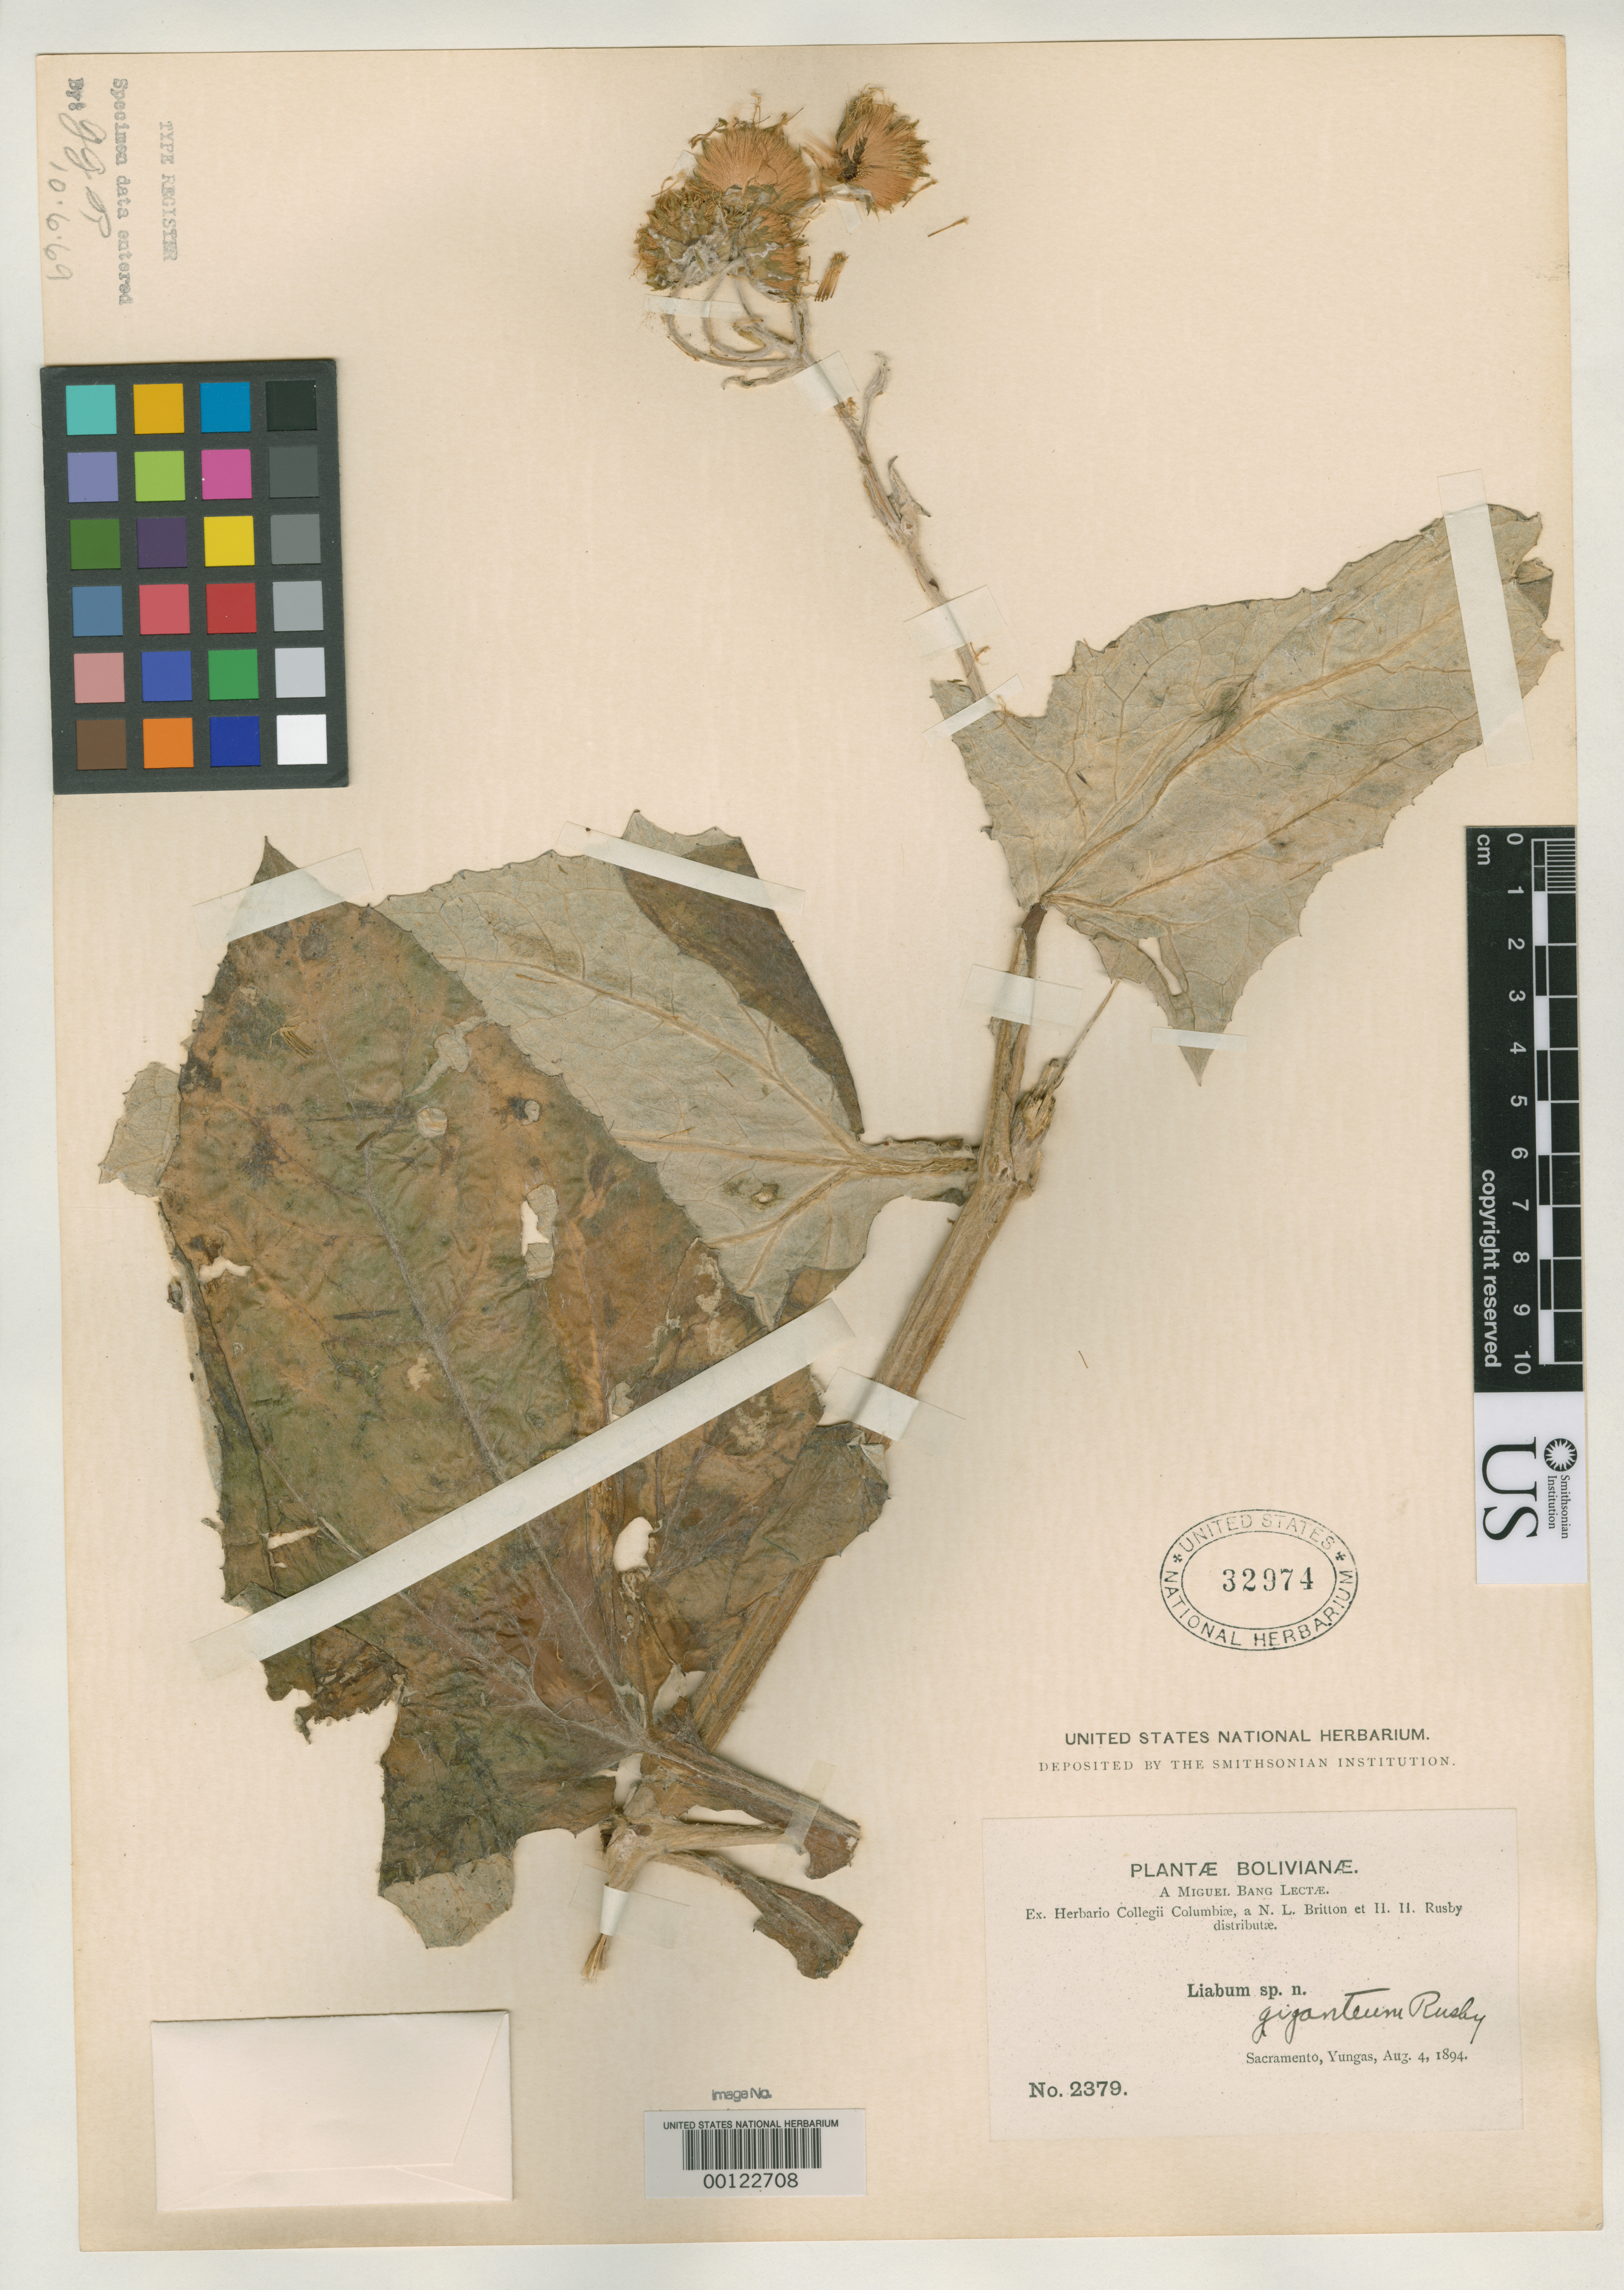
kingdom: Plantae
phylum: Tracheophyta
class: Magnoliopsida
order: Asterales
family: Asteraceae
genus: Liabum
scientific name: Liabum giganteum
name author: Rusby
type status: Isotype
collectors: M. Bang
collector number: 2379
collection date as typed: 04 Aug 1894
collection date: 1894-08-04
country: Bolivia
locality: Sacramento, Yungas.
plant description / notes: Protologue (mis?) cites collection date as August 14, 1894 (Aug. 4, 1894 on label)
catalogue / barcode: US 32974